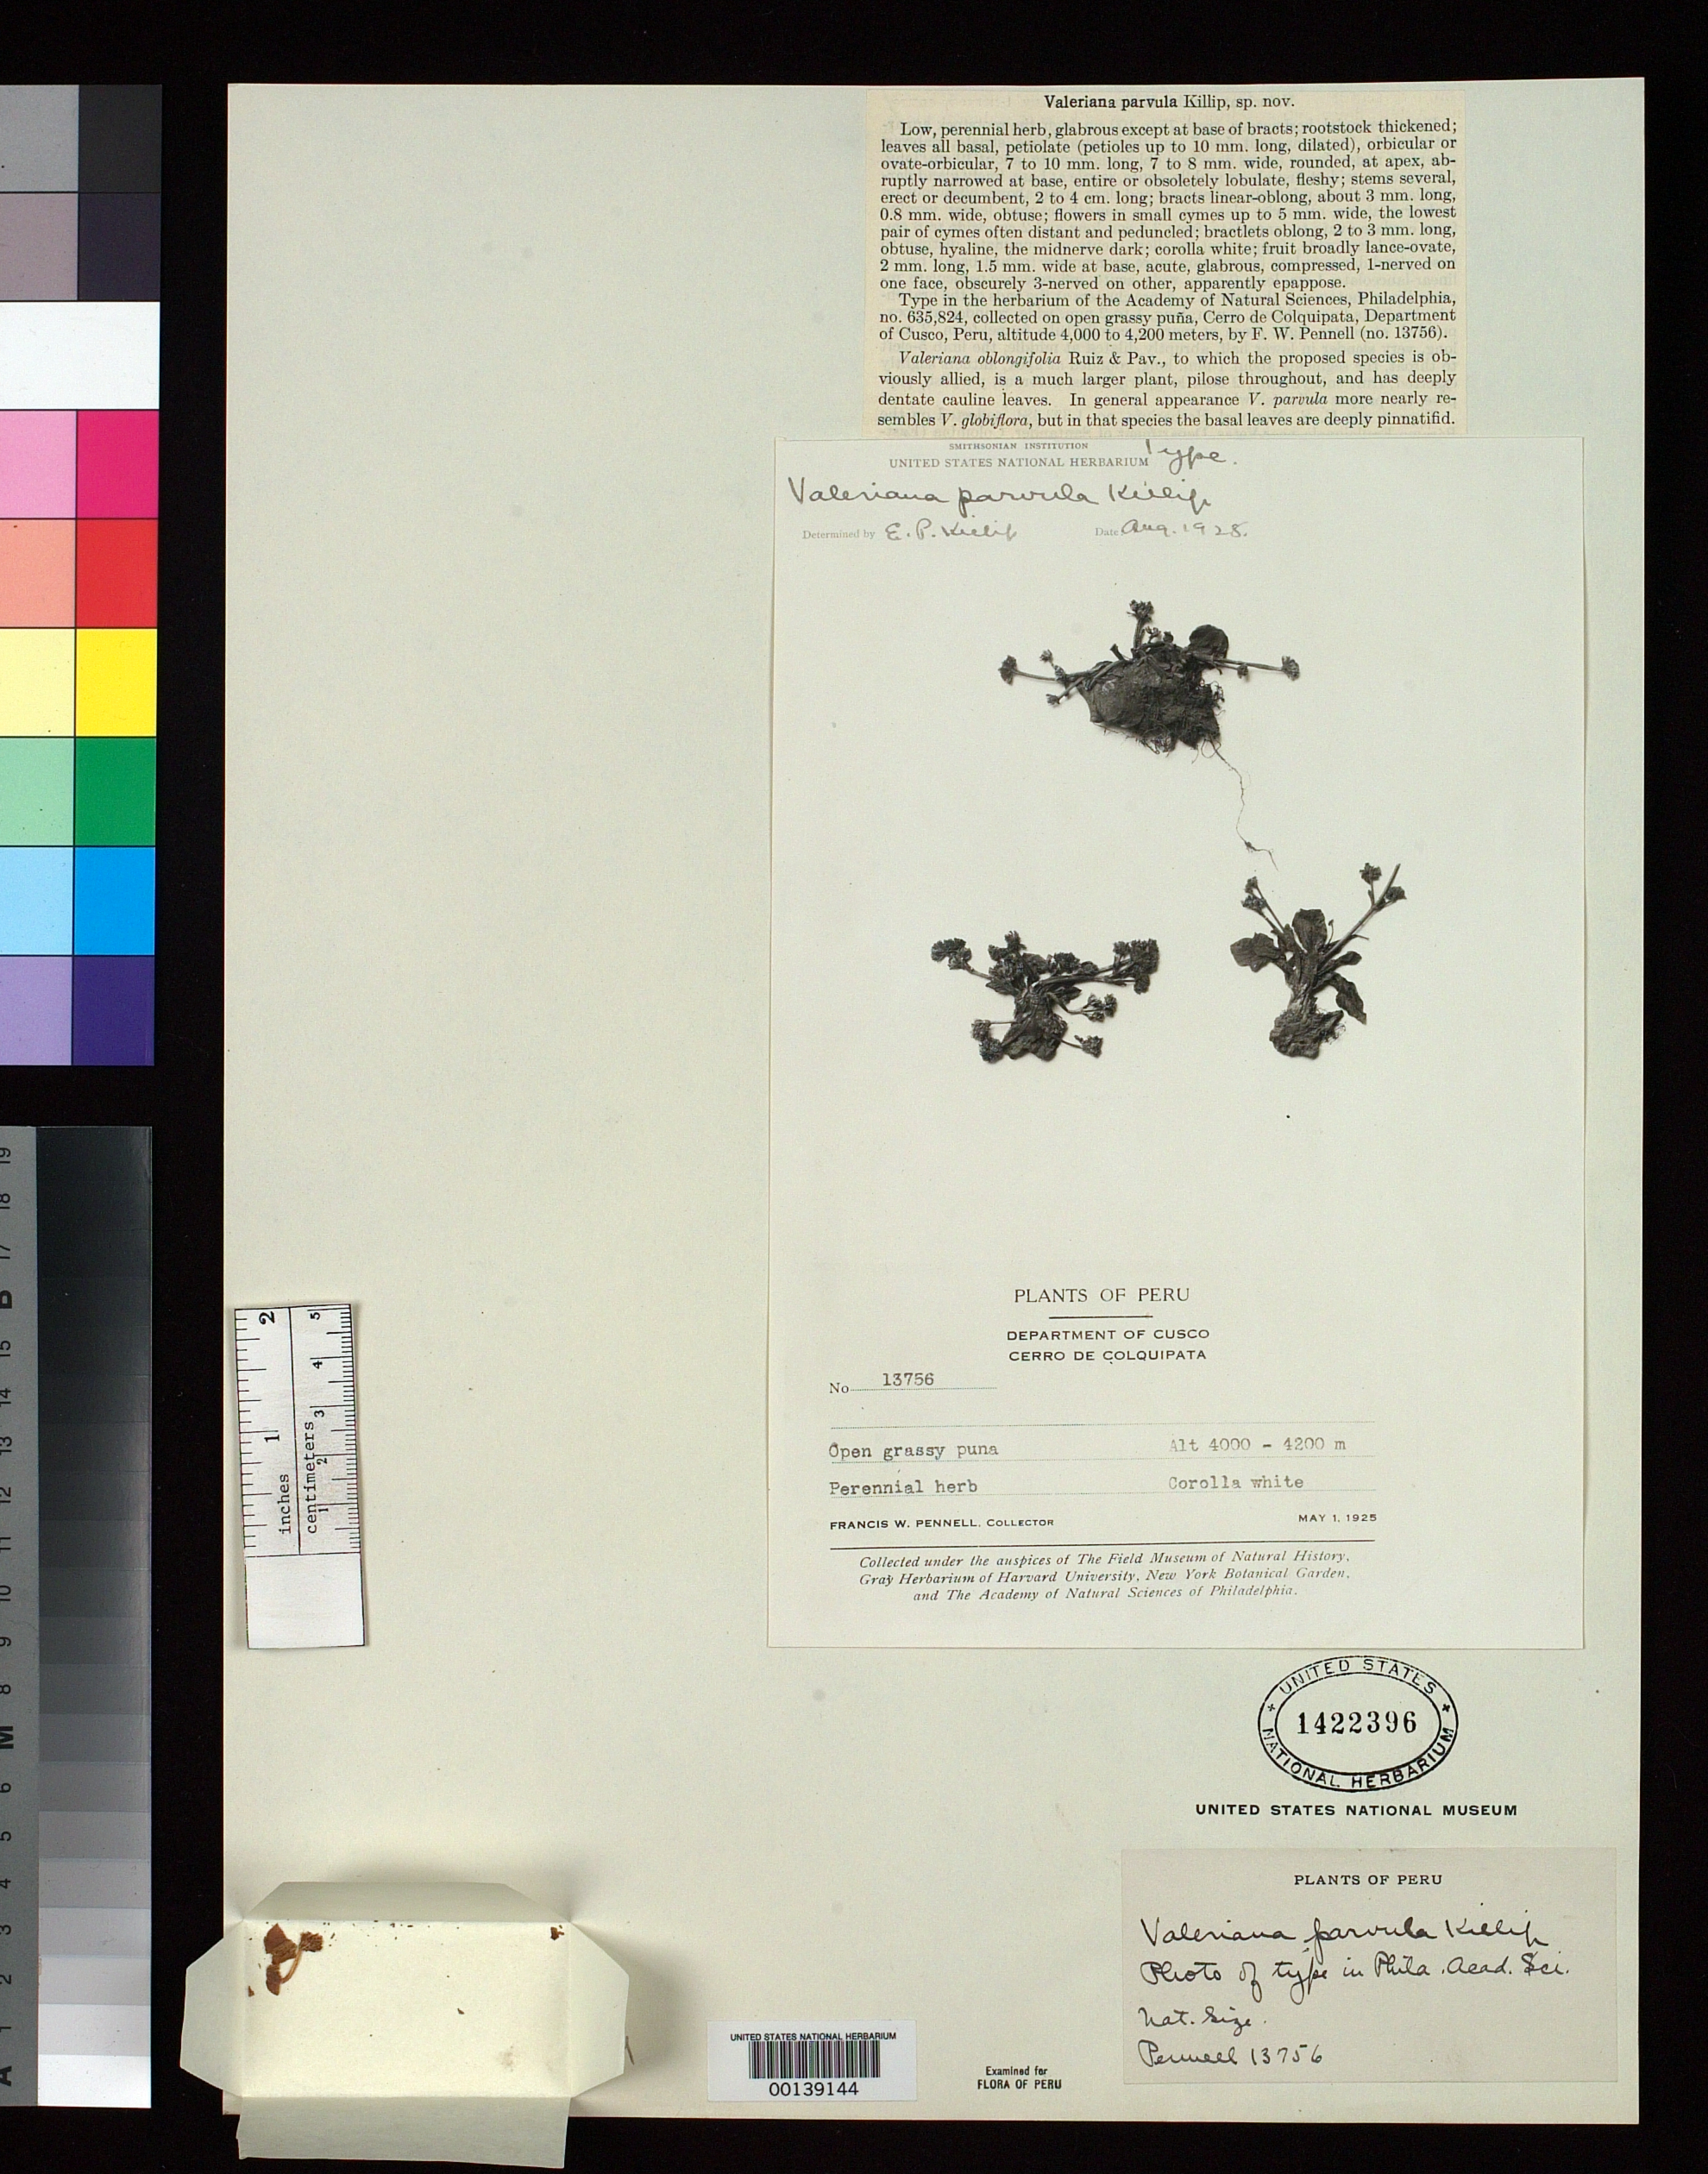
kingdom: Plantae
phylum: Tracheophyta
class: Magnoliopsida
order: Dipsacales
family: Caprifoliaceae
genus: Valeriana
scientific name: Valeriana parvula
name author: Killip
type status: Isotype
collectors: F. W. Pennell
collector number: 13756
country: Peru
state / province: Cusco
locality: Cerro de Colquipata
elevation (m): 4000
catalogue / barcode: US 1422396